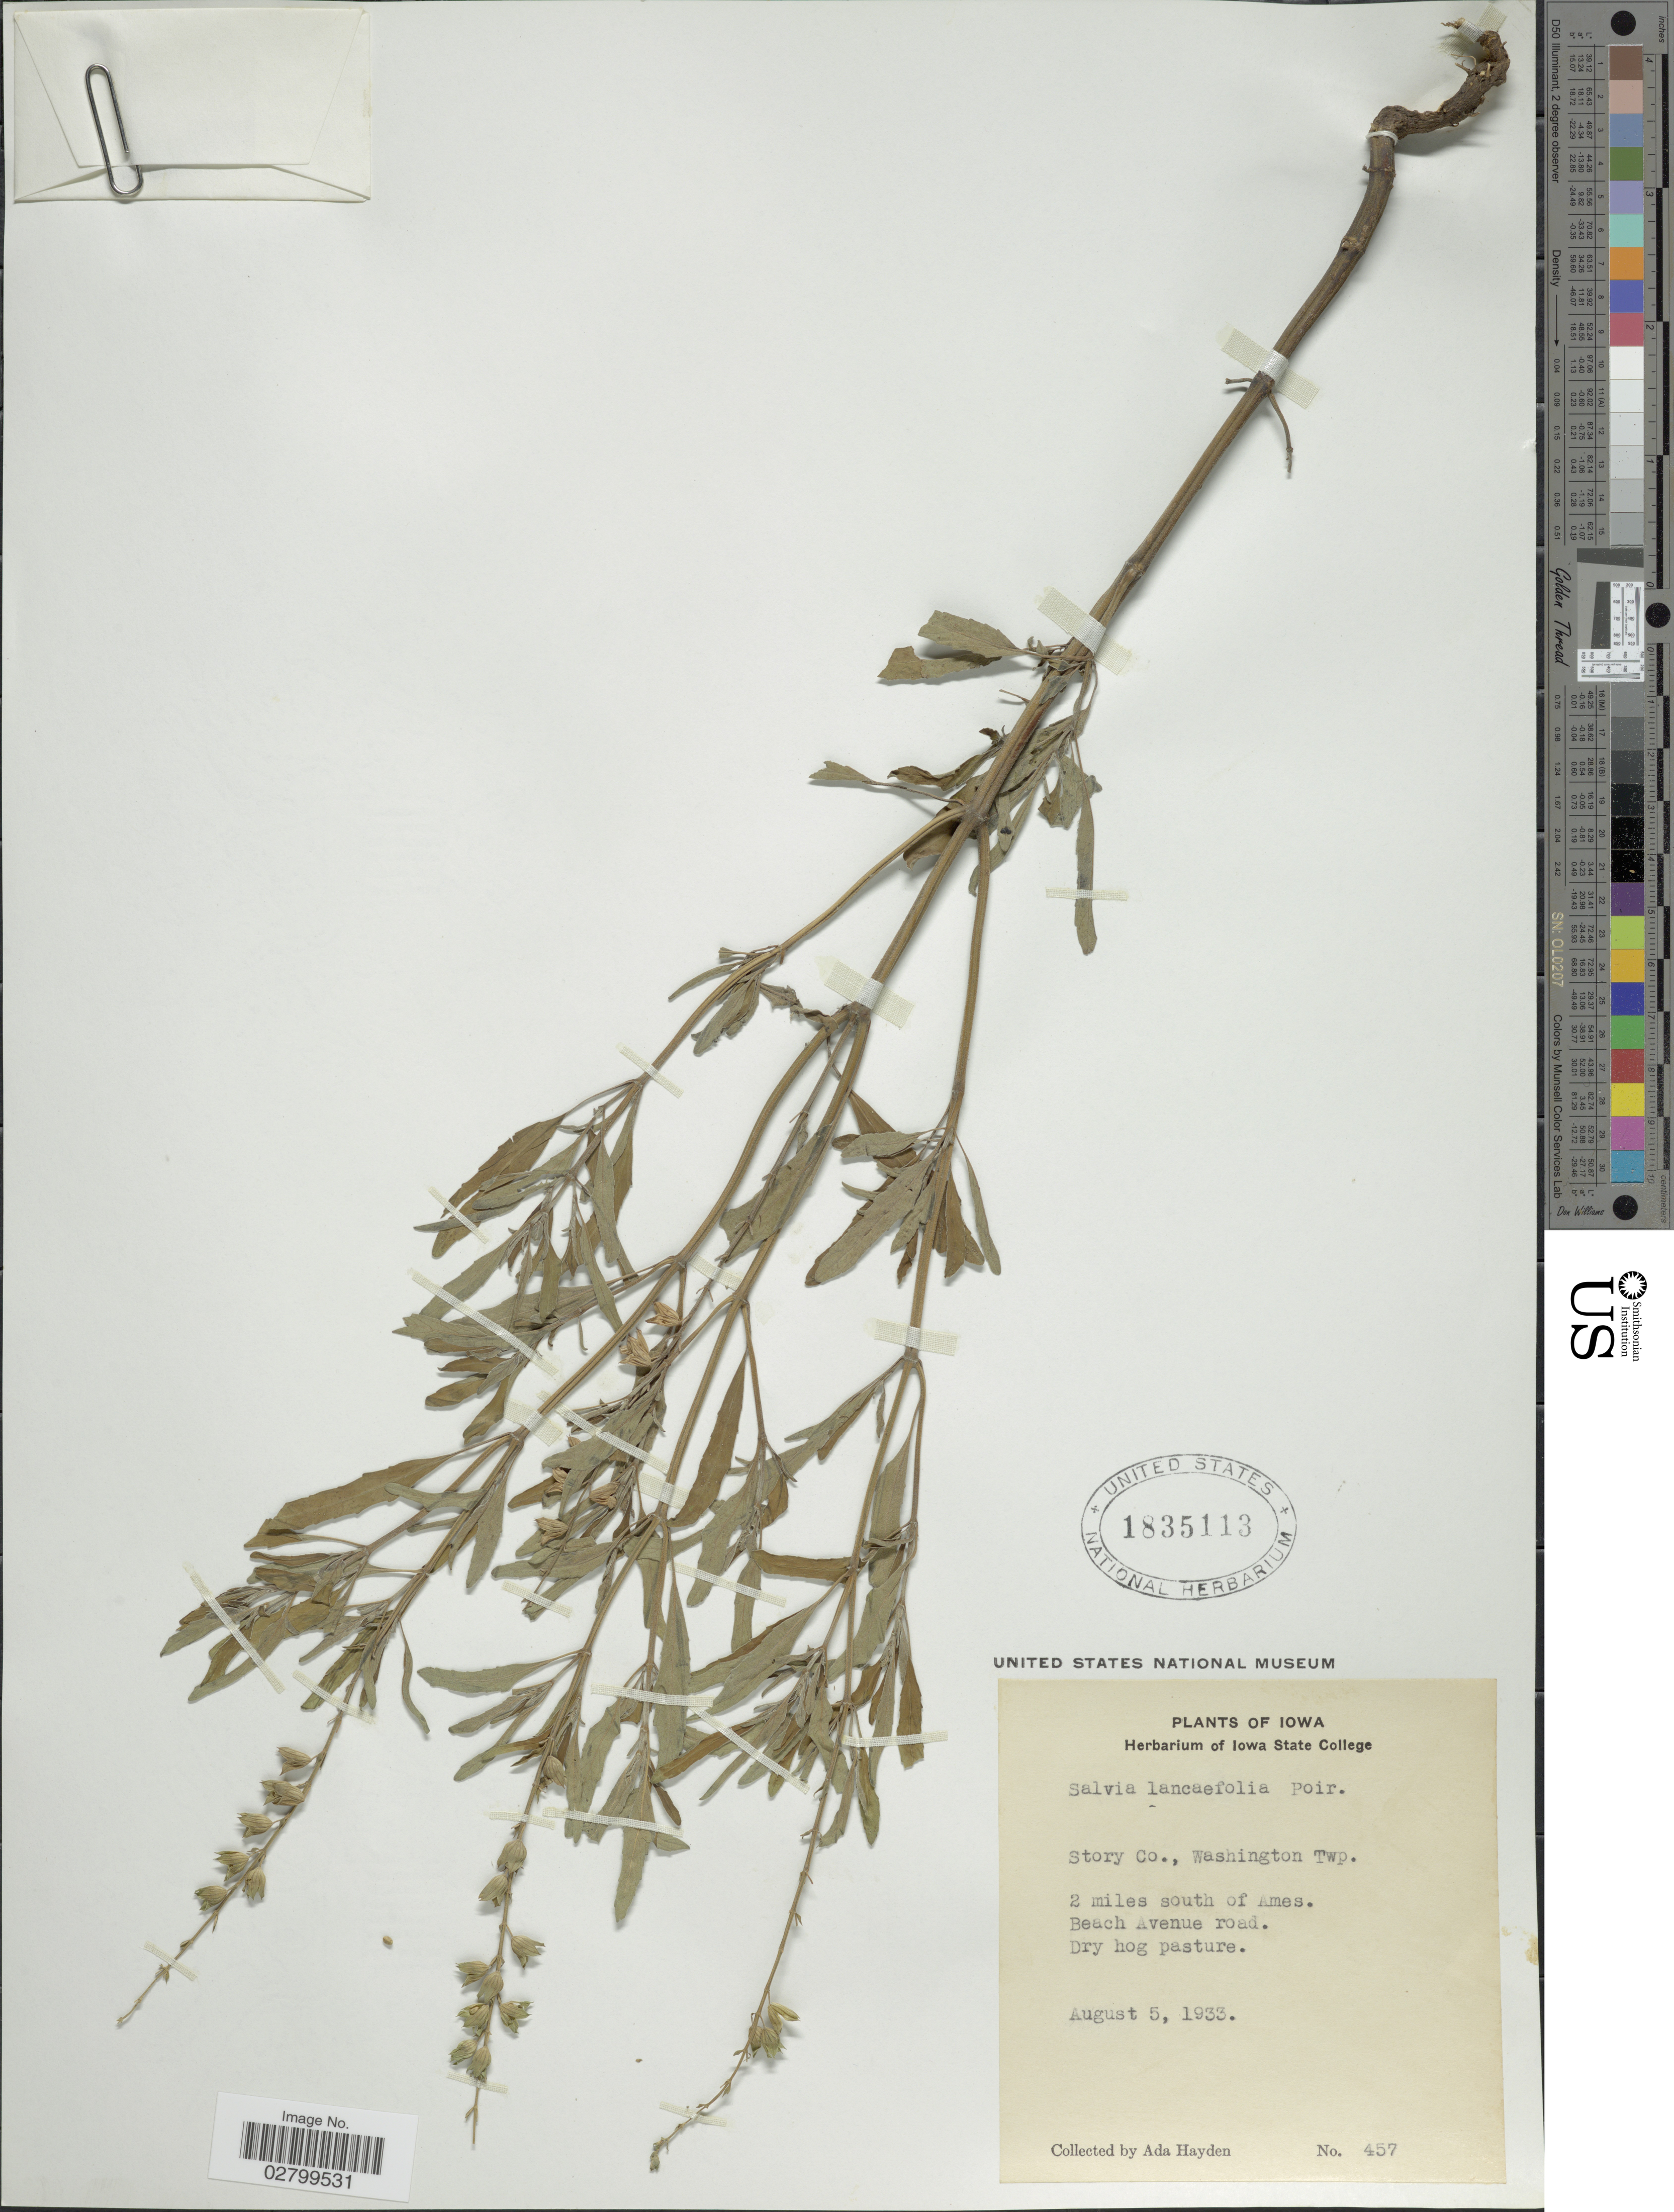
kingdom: Plantae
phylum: Tracheophyta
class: Magnoliopsida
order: Lamiales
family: Lamiaceae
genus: Salvia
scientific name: Salvia lanceolata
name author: Brouss.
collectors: Ada Hayden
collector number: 457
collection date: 1933-08-05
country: United States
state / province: Iowa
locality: Story Co., Washington Twp. 2 miles south of Ames. Beach Avenue road.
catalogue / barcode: US 1835113